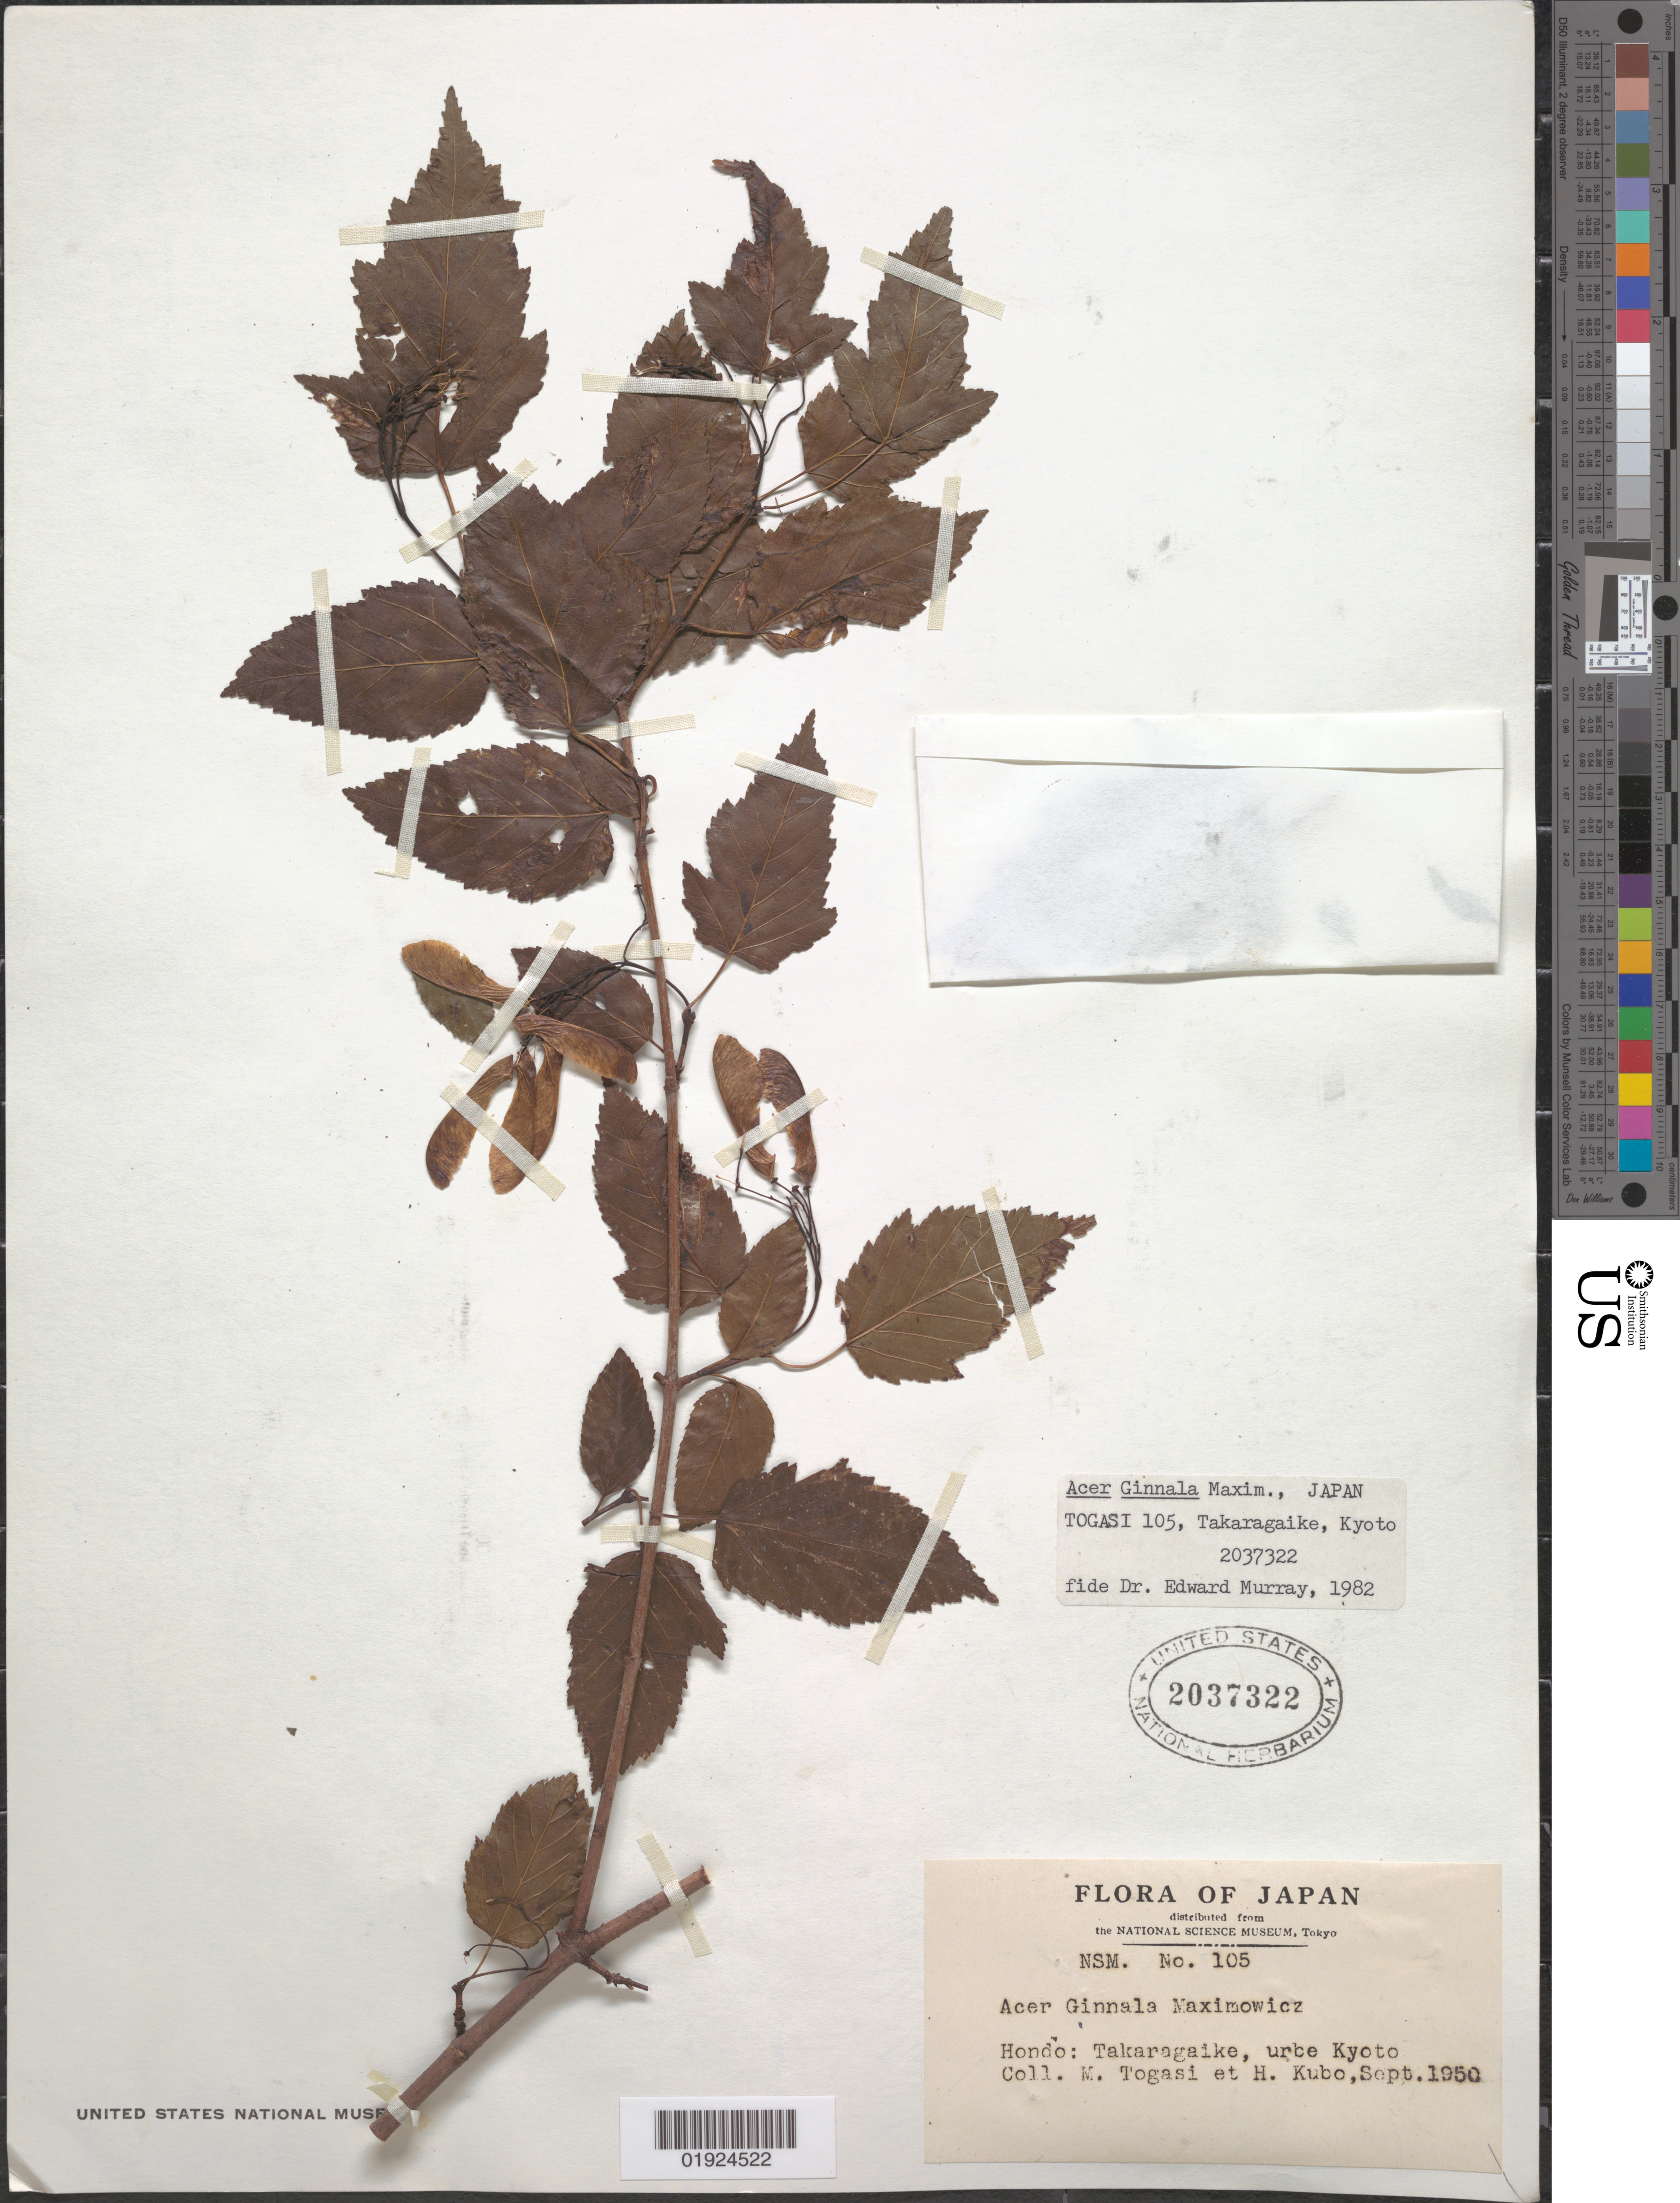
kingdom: Plantae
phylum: Tracheophyta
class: Magnoliopsida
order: Sapindales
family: Sapindaceae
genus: Acer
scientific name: Acer ginnala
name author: Maxim.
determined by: Murray, Edward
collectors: M. Togasi & H. Kubo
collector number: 105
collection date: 1950-09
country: Japan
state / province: Kyoto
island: Honshu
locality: Hondo: Takaragaike, urbe Kyoto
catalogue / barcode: US 2037322